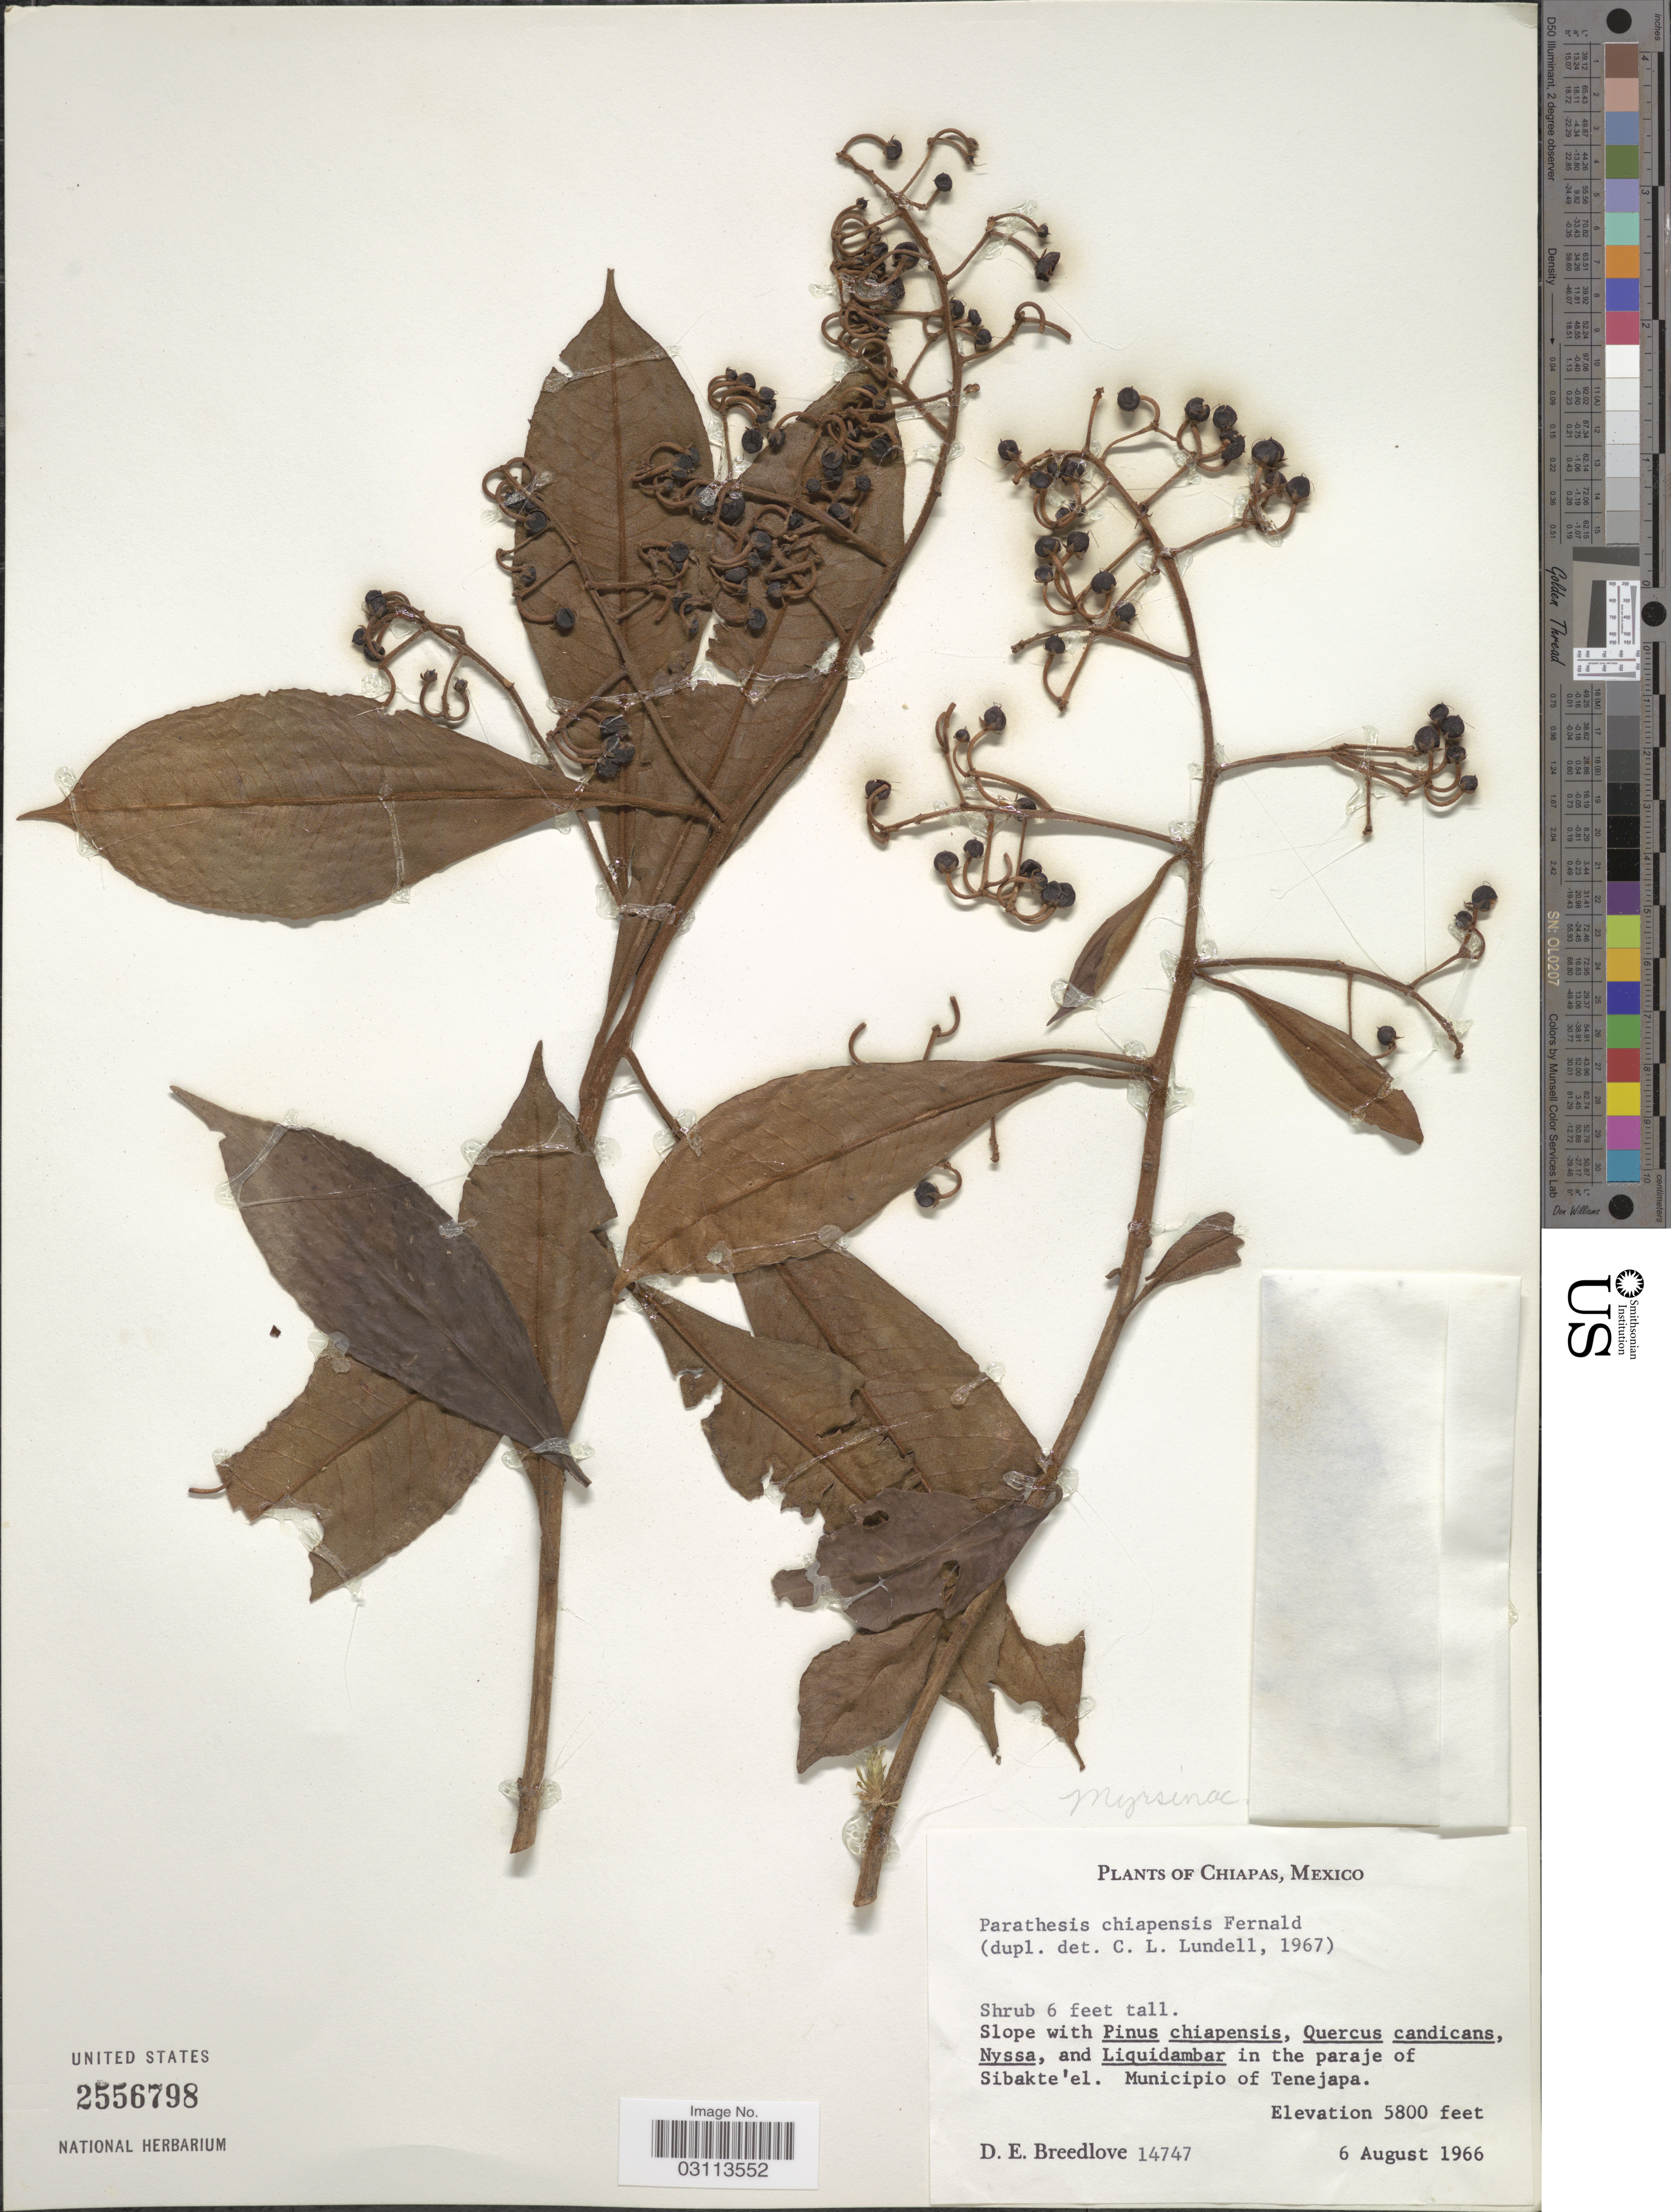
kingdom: Plantae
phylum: Tracheophyta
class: Magnoliopsida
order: Ericales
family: Primulaceae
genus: Parathesis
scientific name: Parathesis chiapensis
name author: Fernald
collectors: D. E. Breedlove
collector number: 14747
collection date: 1966-08-06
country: Mexico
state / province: Chiapas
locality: In the paraje of Sibakte'el. Municipio of Tenejapa.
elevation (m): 1768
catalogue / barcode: US 2556798